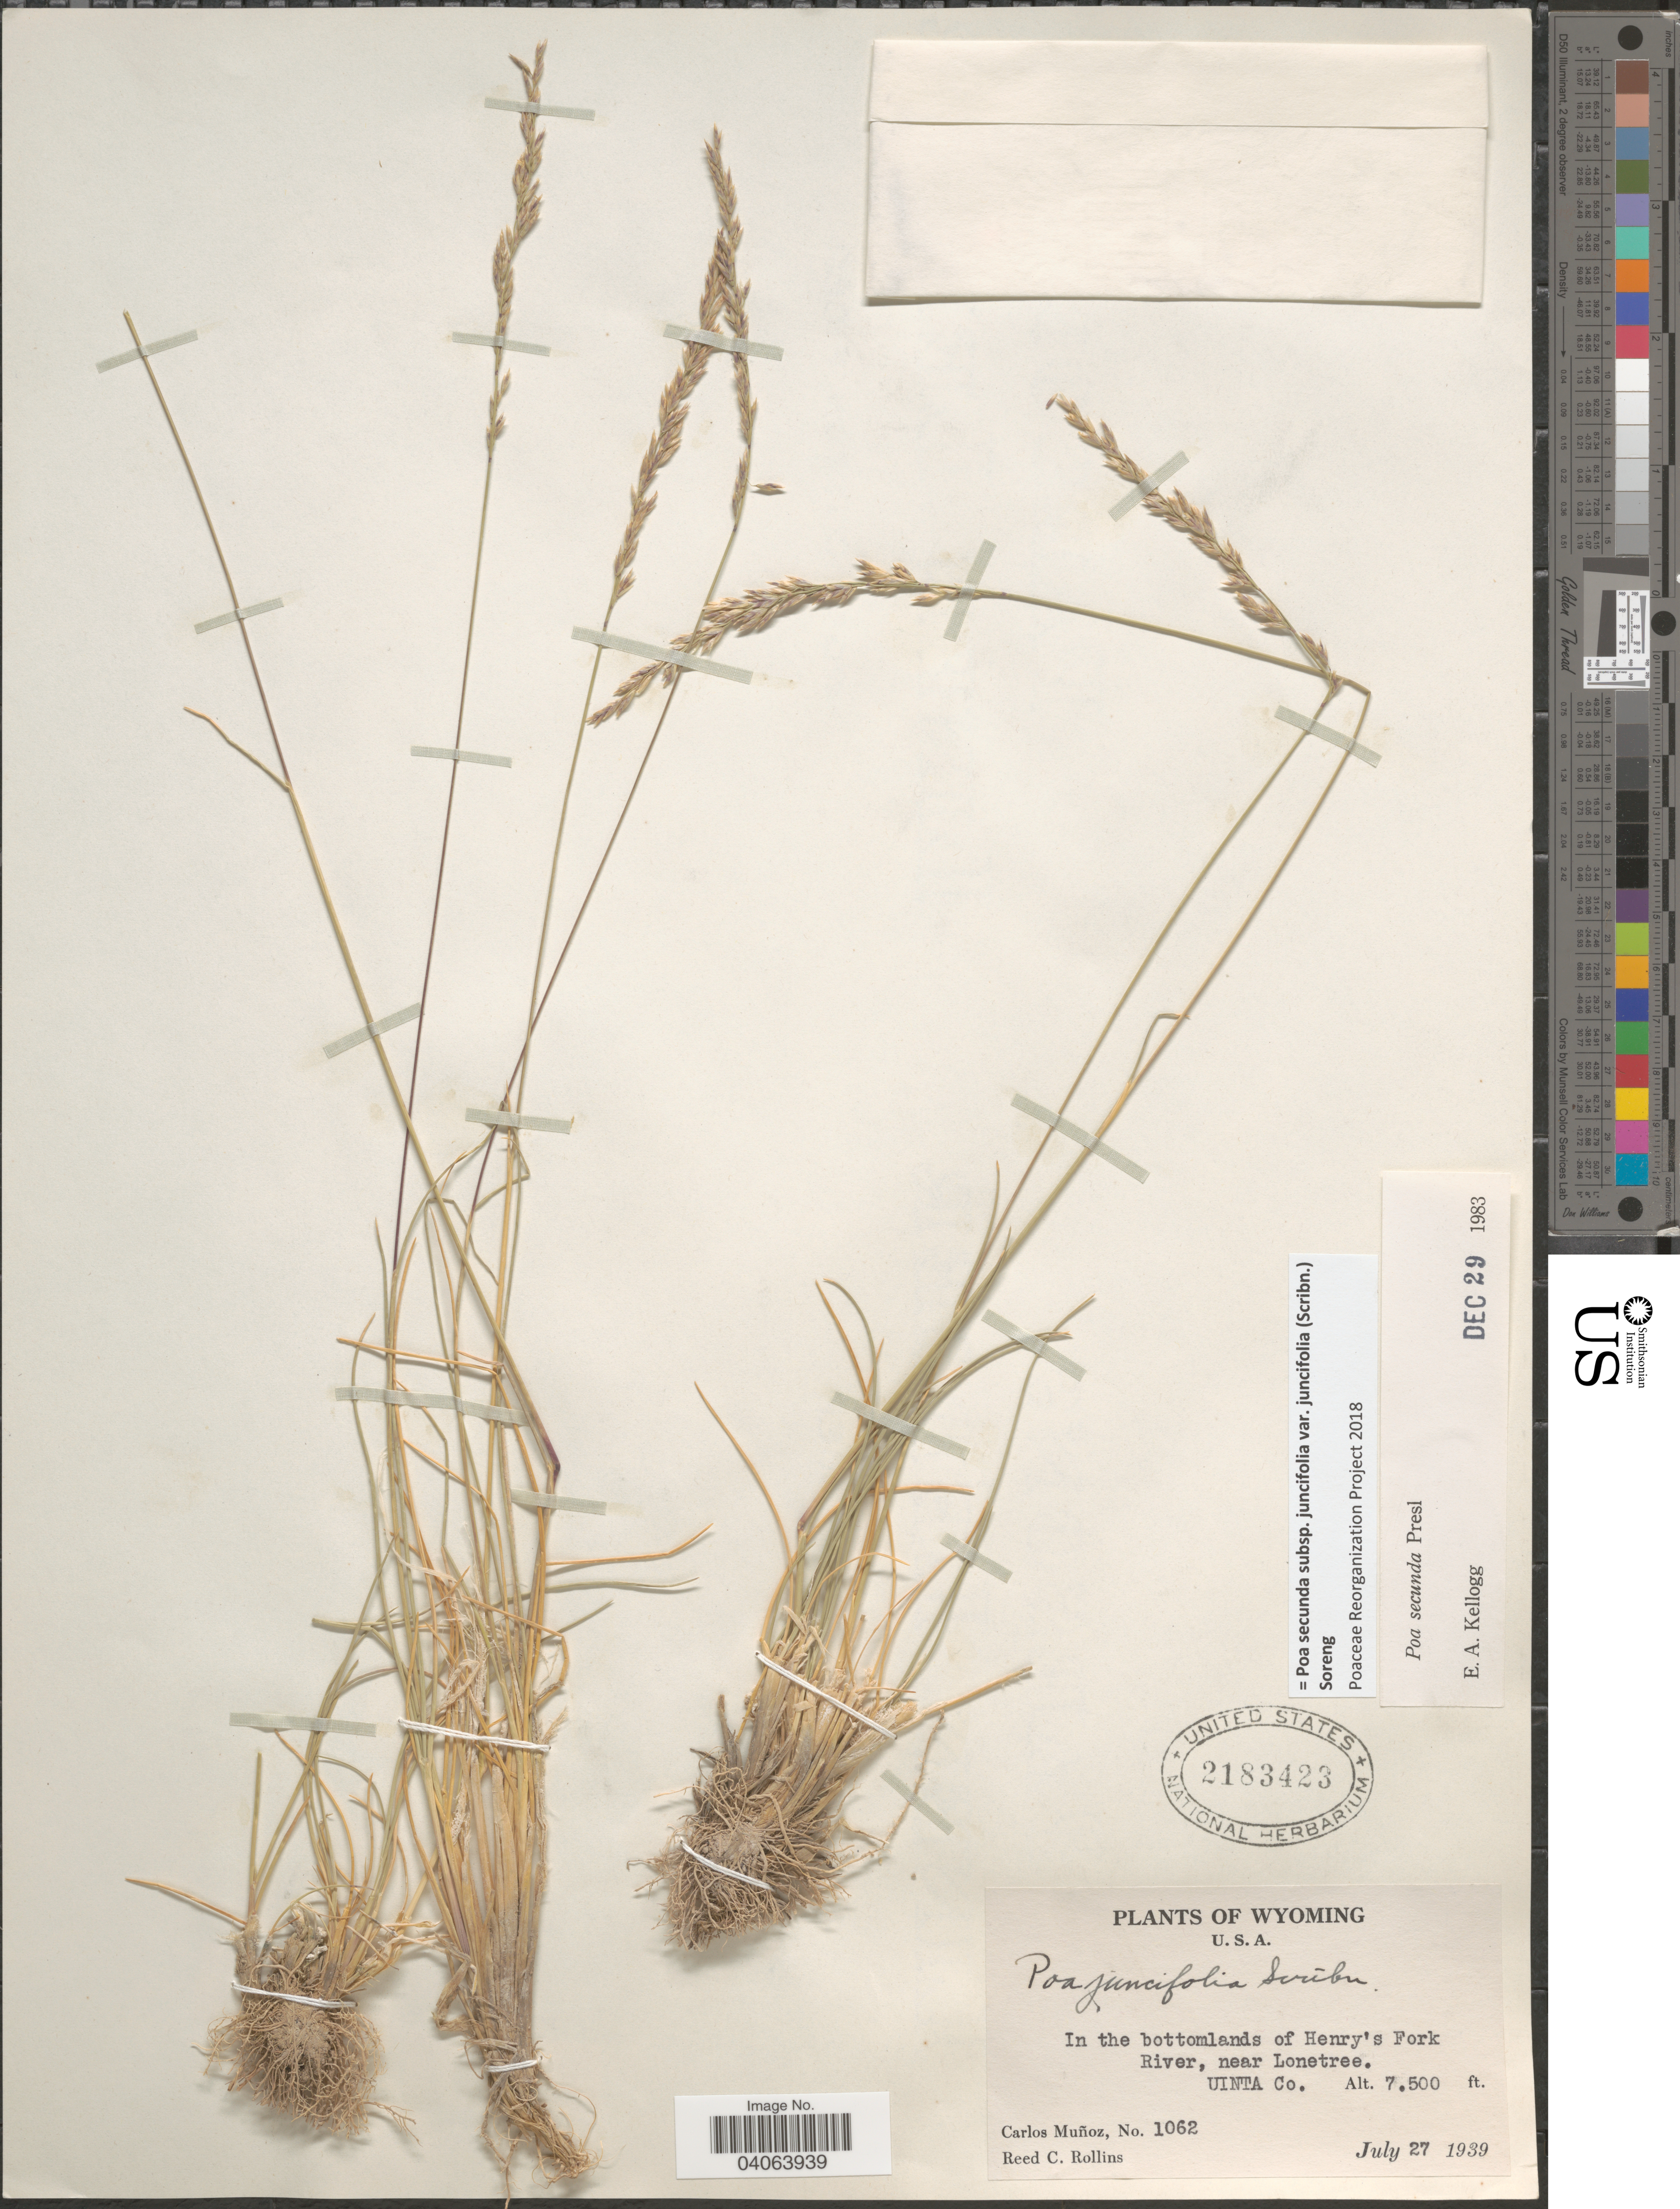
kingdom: Plantae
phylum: Tracheophyta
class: Liliopsida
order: Poales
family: Poaceae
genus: Poa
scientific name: Poa secunda subsp. juncifolia var. juncifolia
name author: (Scribn.) Soreng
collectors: C. Muñoz & R. C. Rollins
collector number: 1062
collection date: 1939-07-27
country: United States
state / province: Wyoming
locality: In the bottomlands of Henry's Fork River, near Lonetree. Uinta Co.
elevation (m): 2286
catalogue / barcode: US 2183423